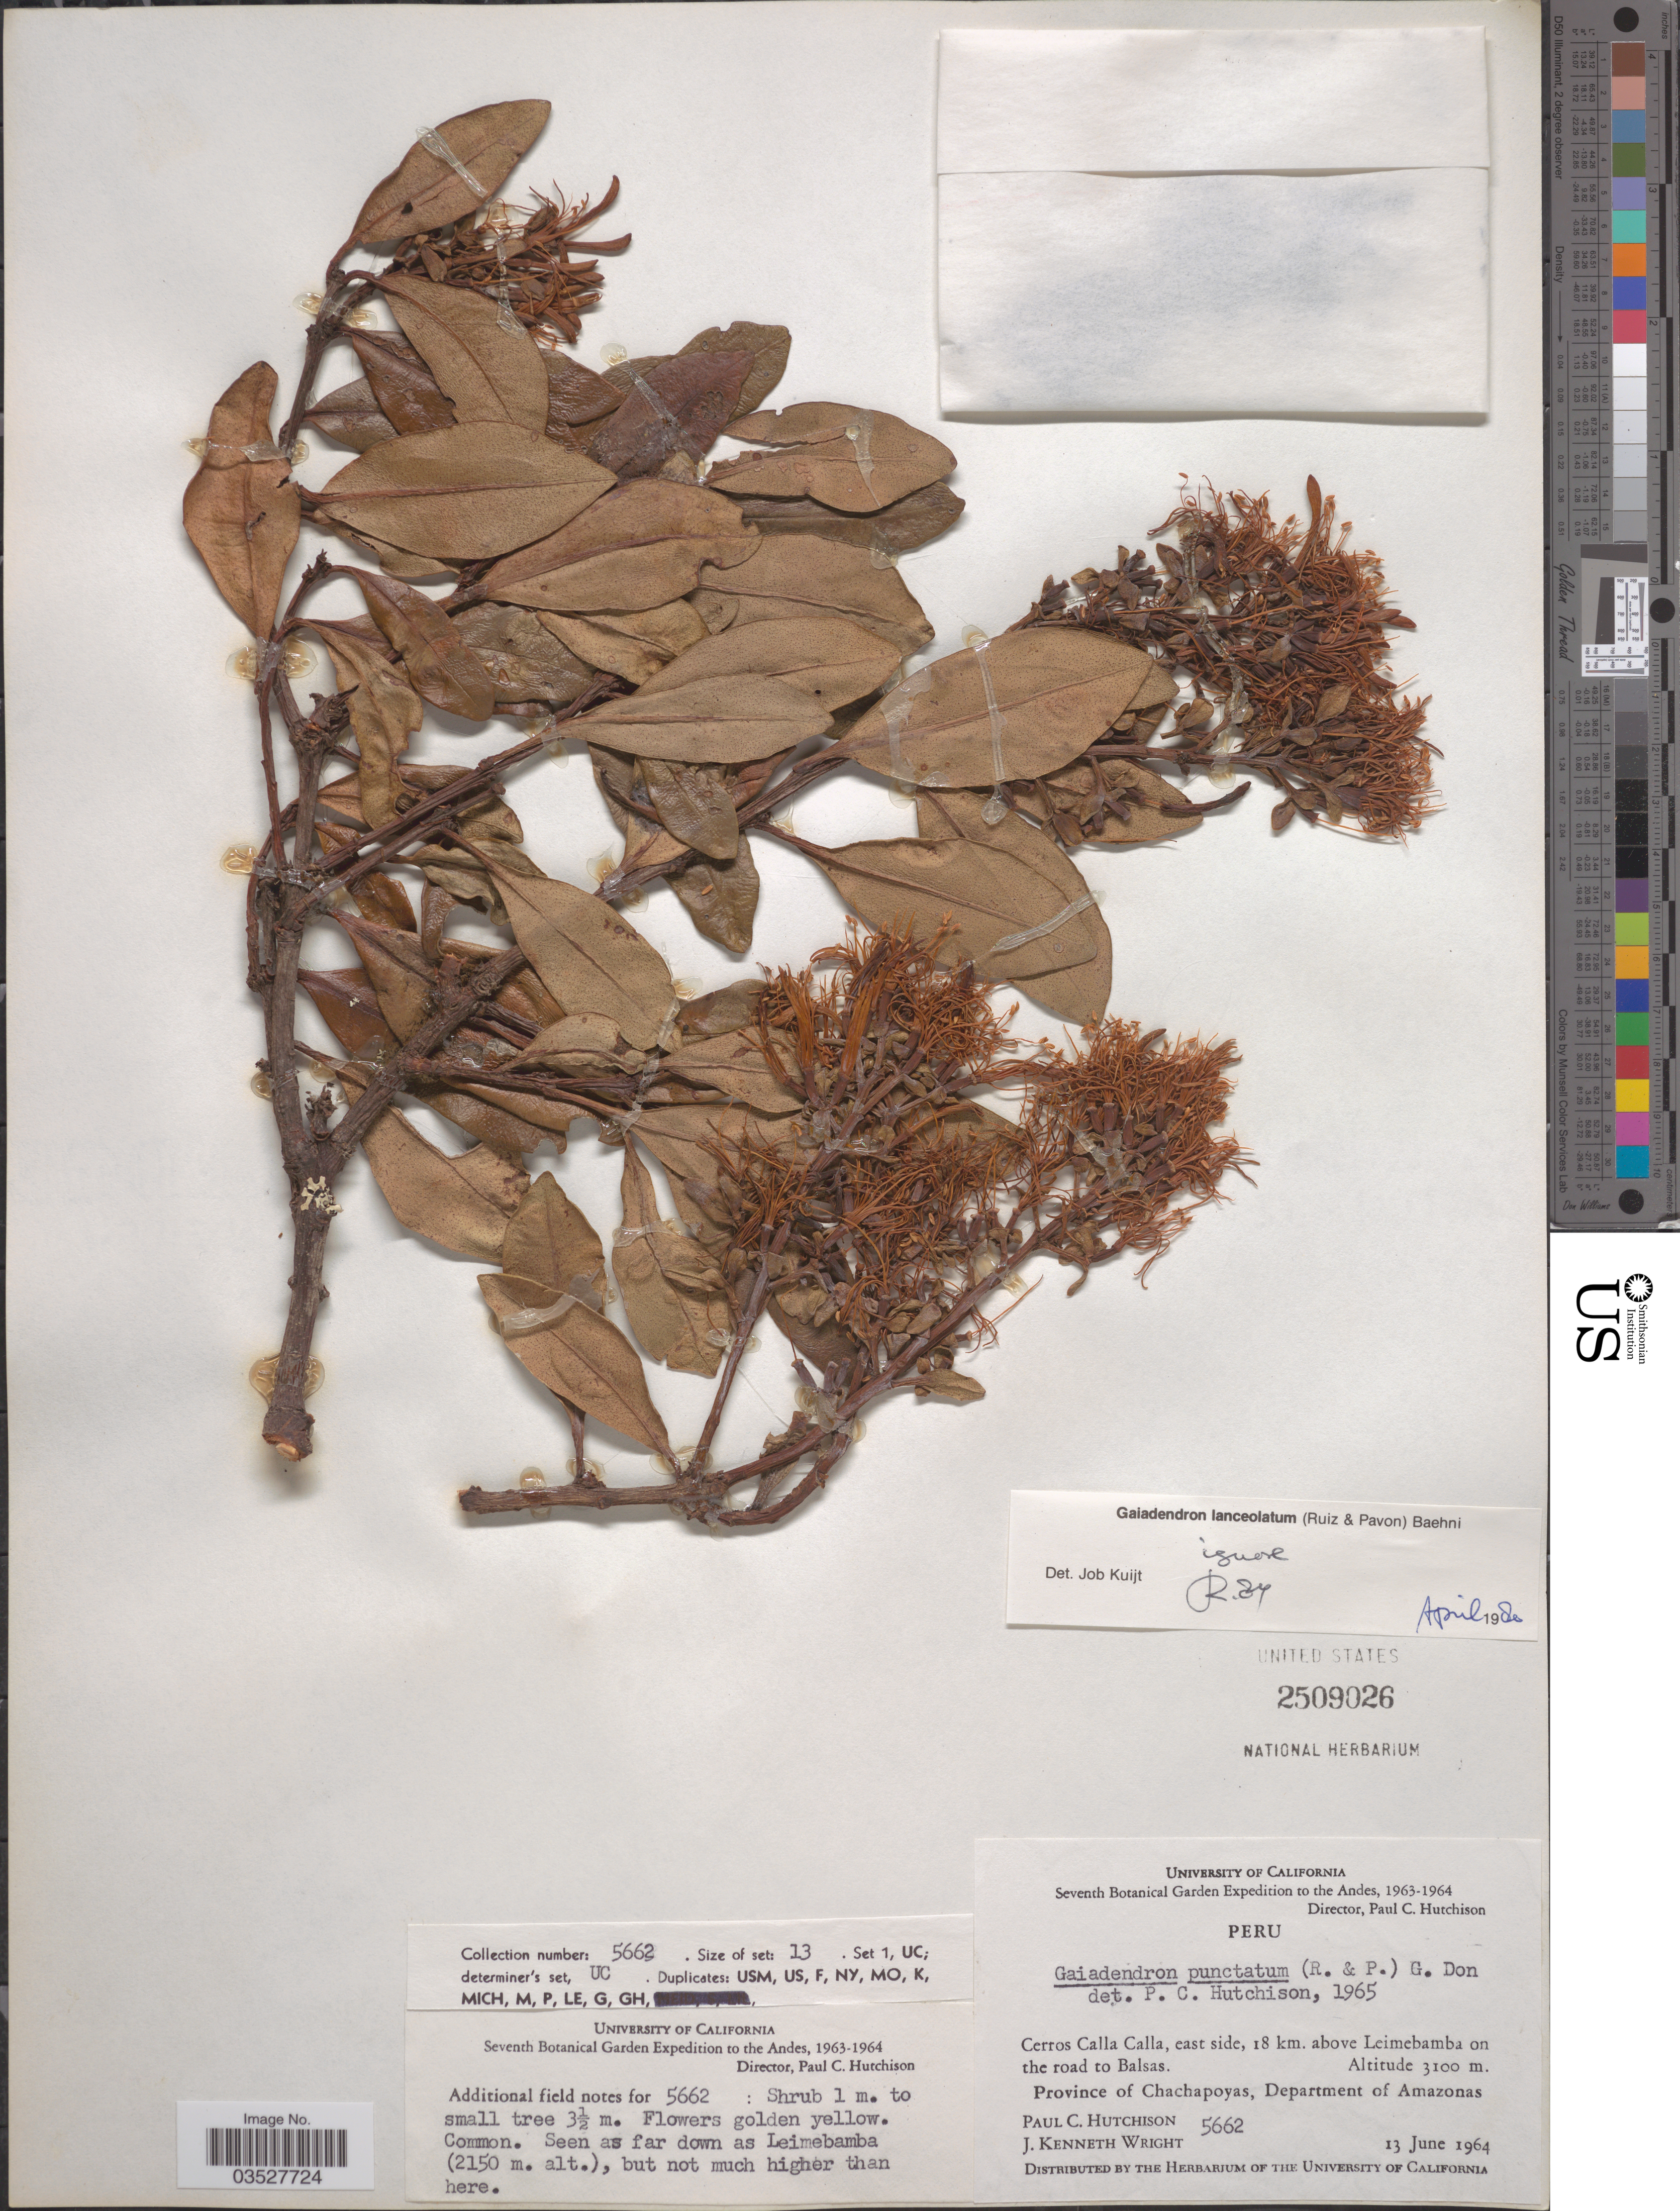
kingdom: Plantae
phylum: Tracheophyta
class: Magnoliopsida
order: Santalales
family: Loranthaceae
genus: Gaiadendron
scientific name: Gaiadendron punctatum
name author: (Ruiz & Pav.) G. Don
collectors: P. C. Hutchison & J. K. Wright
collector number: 5662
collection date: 1964-06-13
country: Peru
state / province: Amazonas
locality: Andes. Cerros Calla Calla, east side, 18 km. above Leimebamba on the road to Balsas. Province of Chachapoyas, Department of Amazonas.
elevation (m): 3100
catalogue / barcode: US 2509026